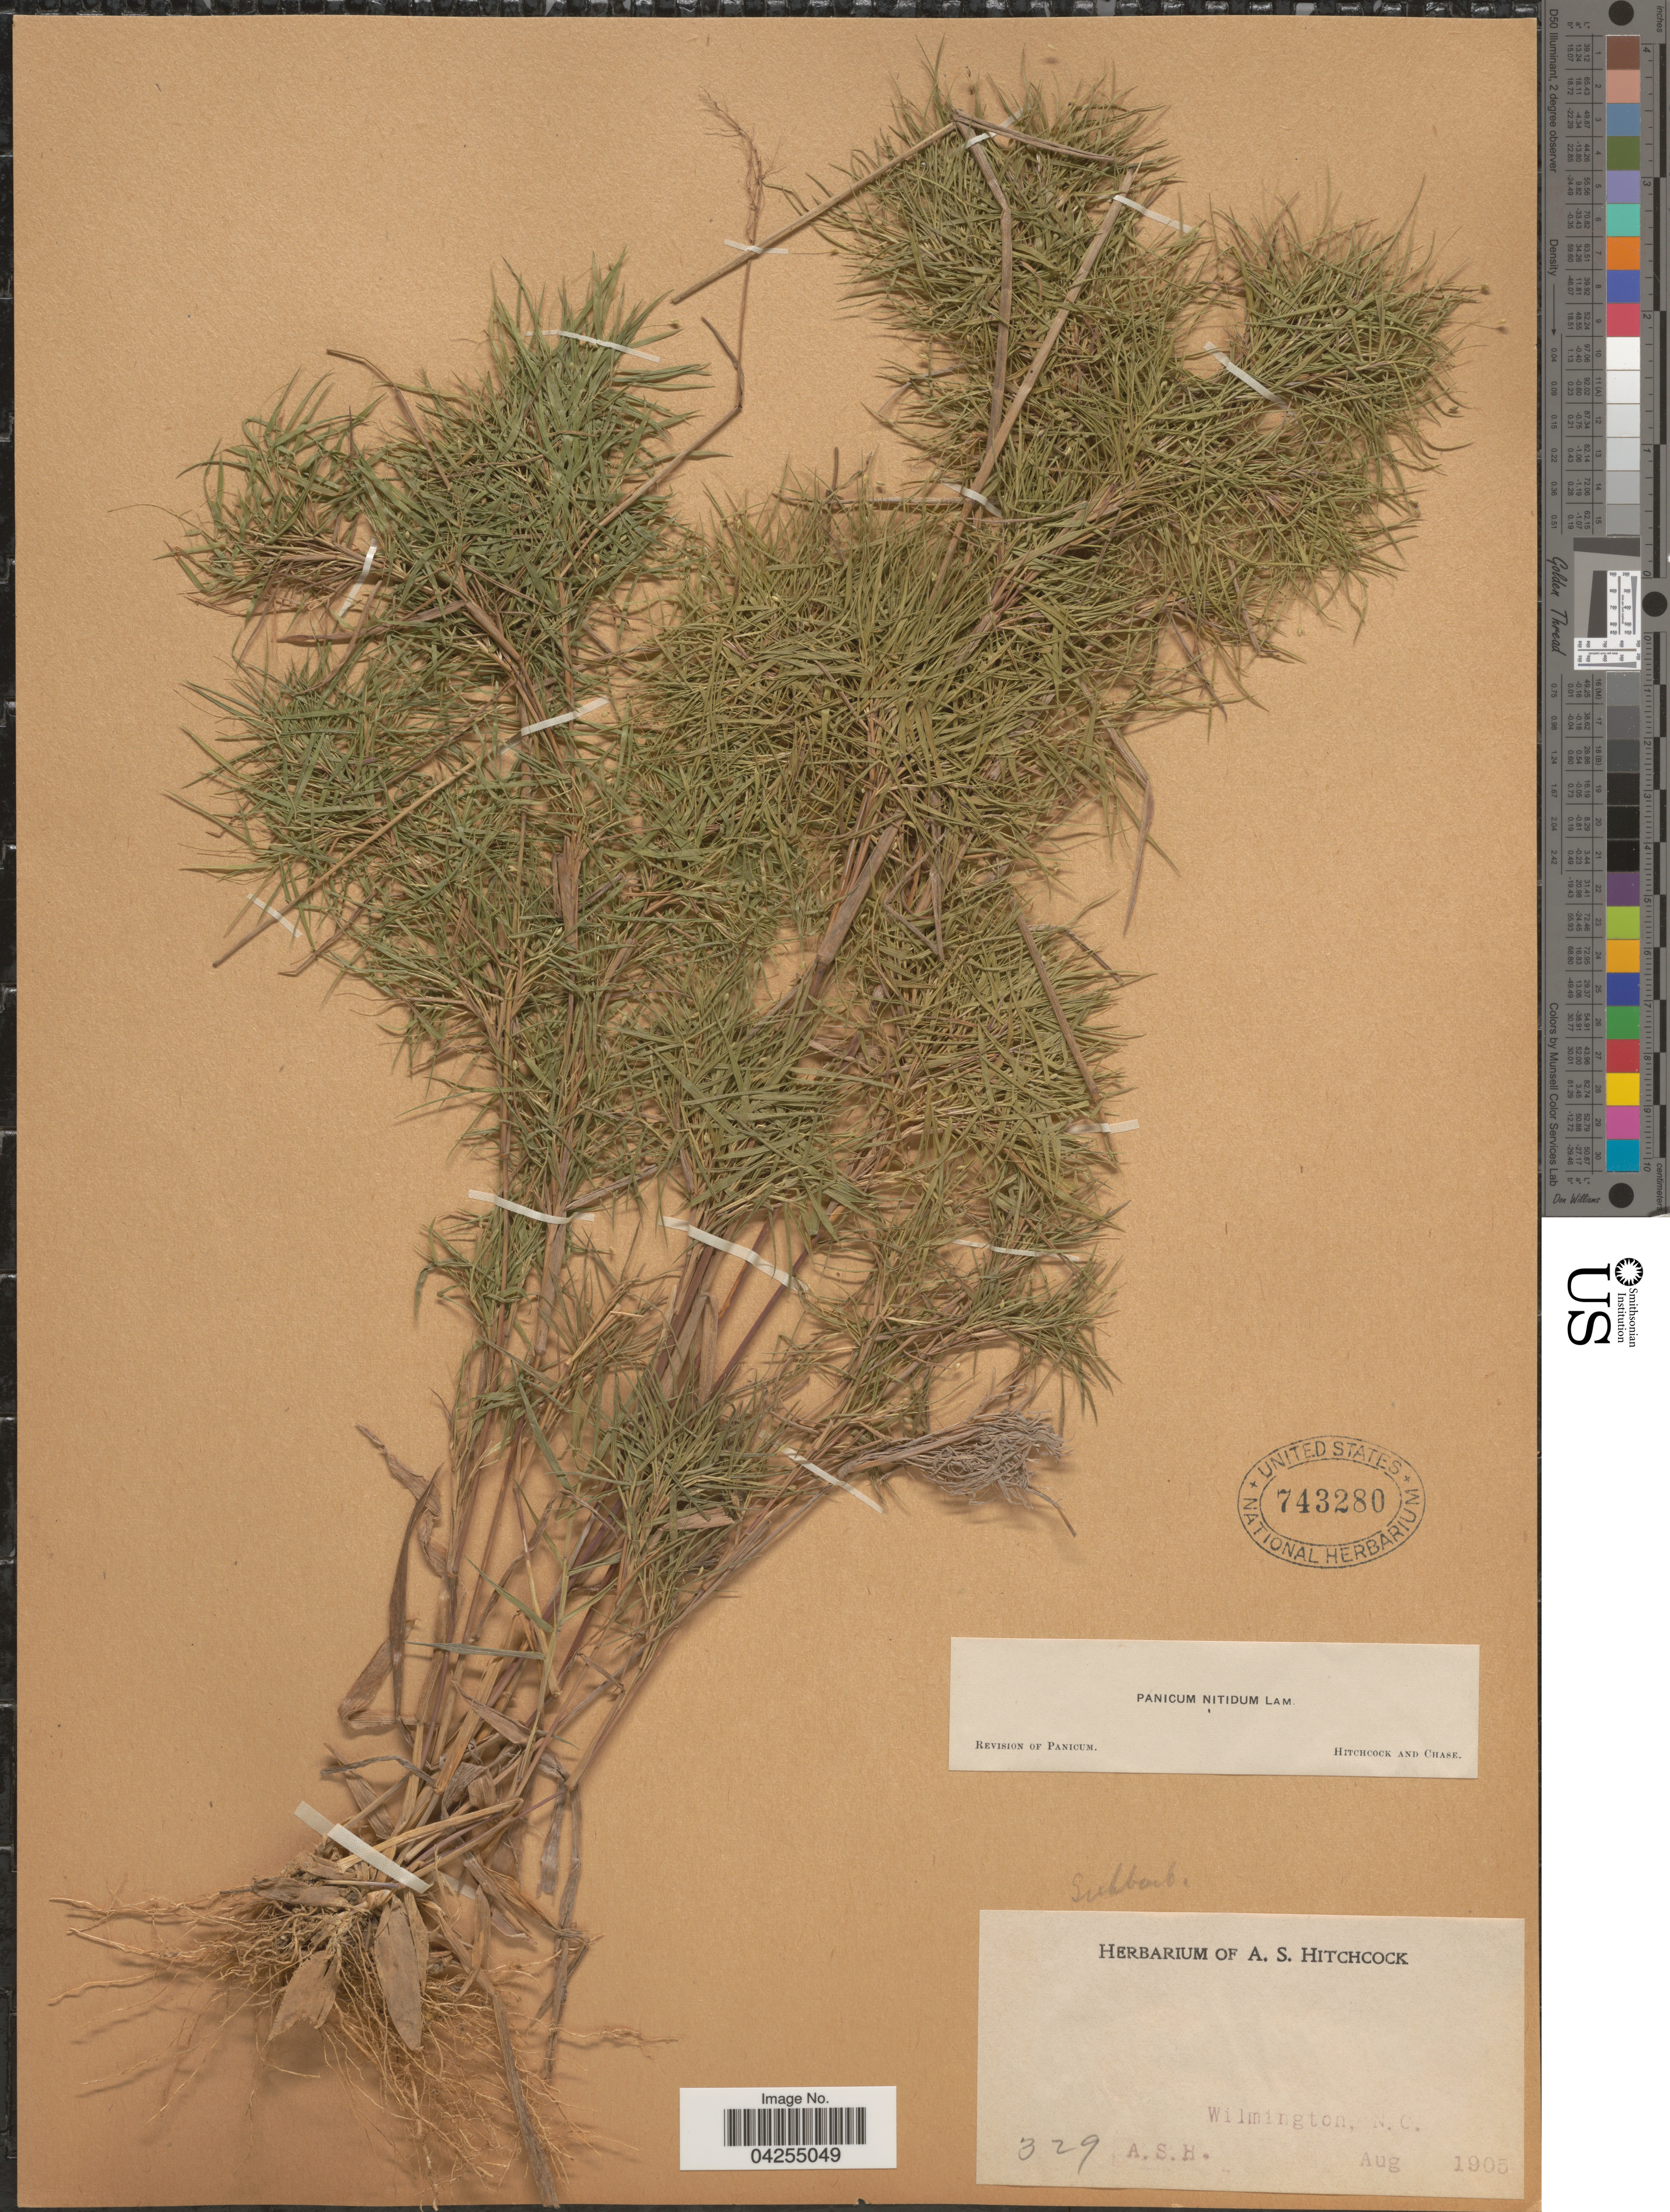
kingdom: Plantae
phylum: Tracheophyta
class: Liliopsida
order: Poales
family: Poaceae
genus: Dichanthelium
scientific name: Dichanthelium dichotomum var. dichotomum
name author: (L.) Gould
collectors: A. S. Hitchcock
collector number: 329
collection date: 1905-08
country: United States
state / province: North Carolina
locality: Wilmington.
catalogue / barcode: US 743280